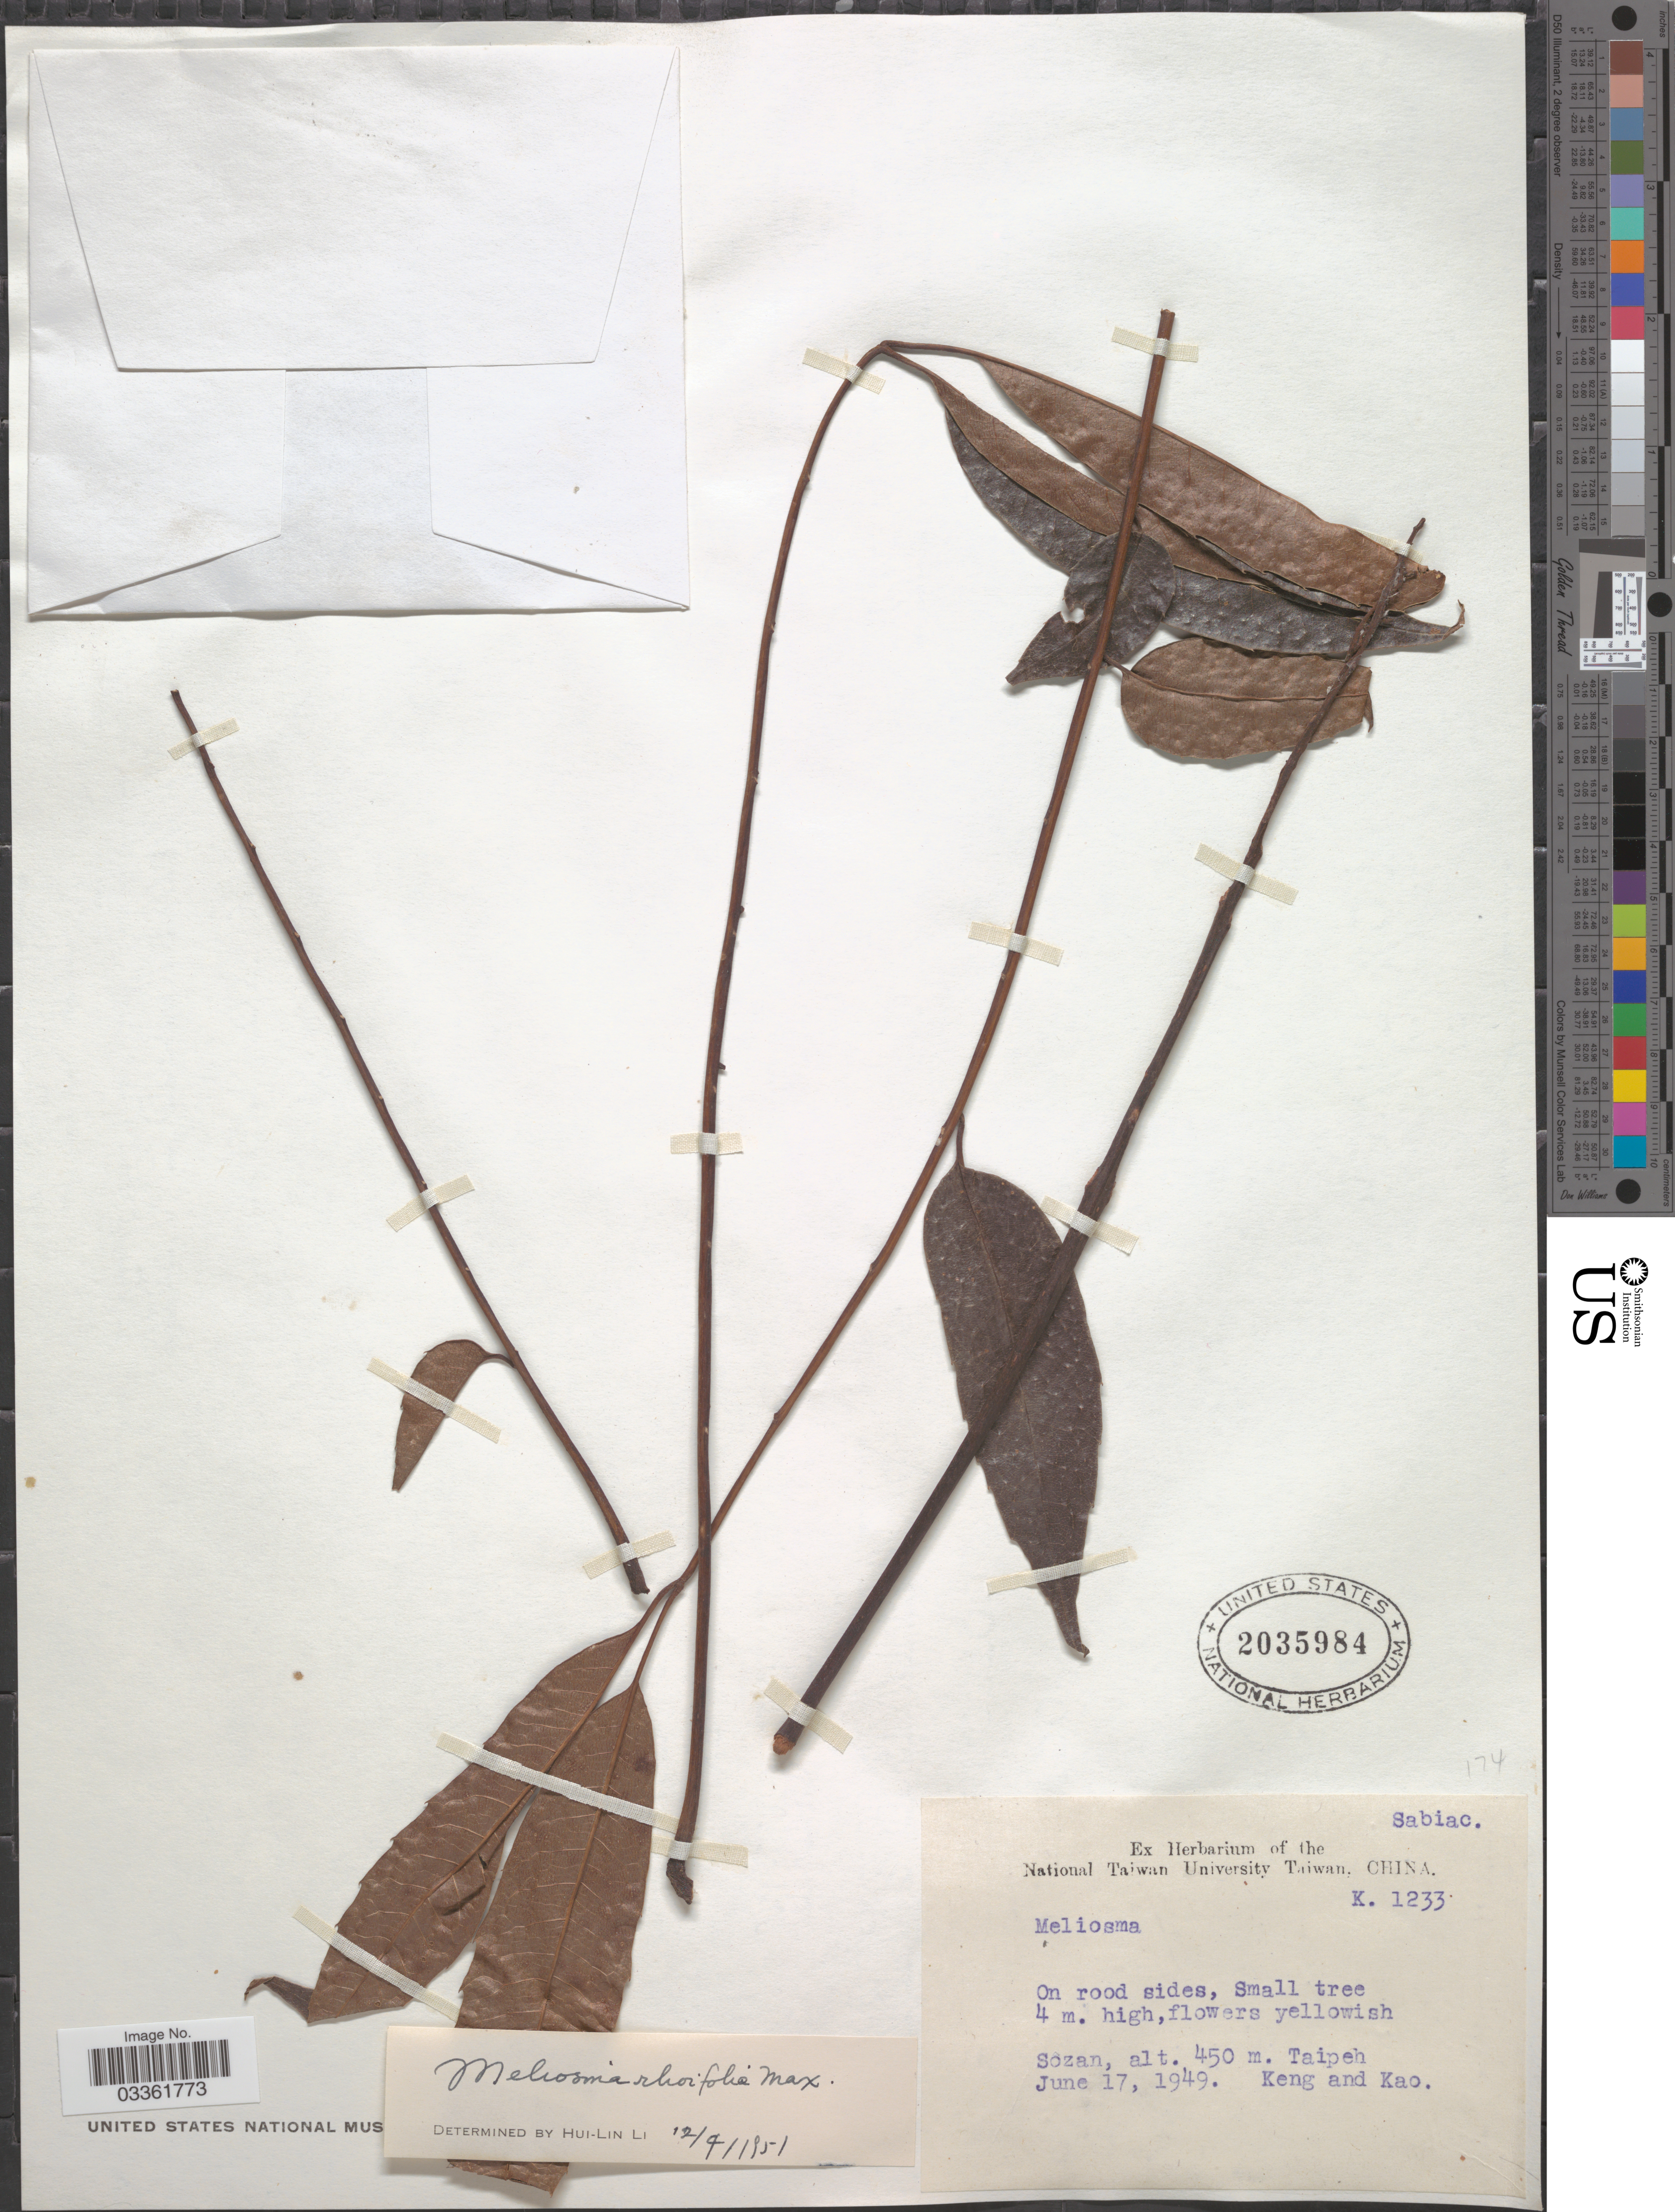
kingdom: Plantae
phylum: Tracheophyta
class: Magnoliopsida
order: Proteales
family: Sabiaceae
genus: Meliosma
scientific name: Meliosma rhoifolia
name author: Maxim.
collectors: -- Keng & -. Kao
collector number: K.1233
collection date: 1949-06-17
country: Taiwan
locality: Sozan. Taipeh.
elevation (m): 450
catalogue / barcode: US 2035984